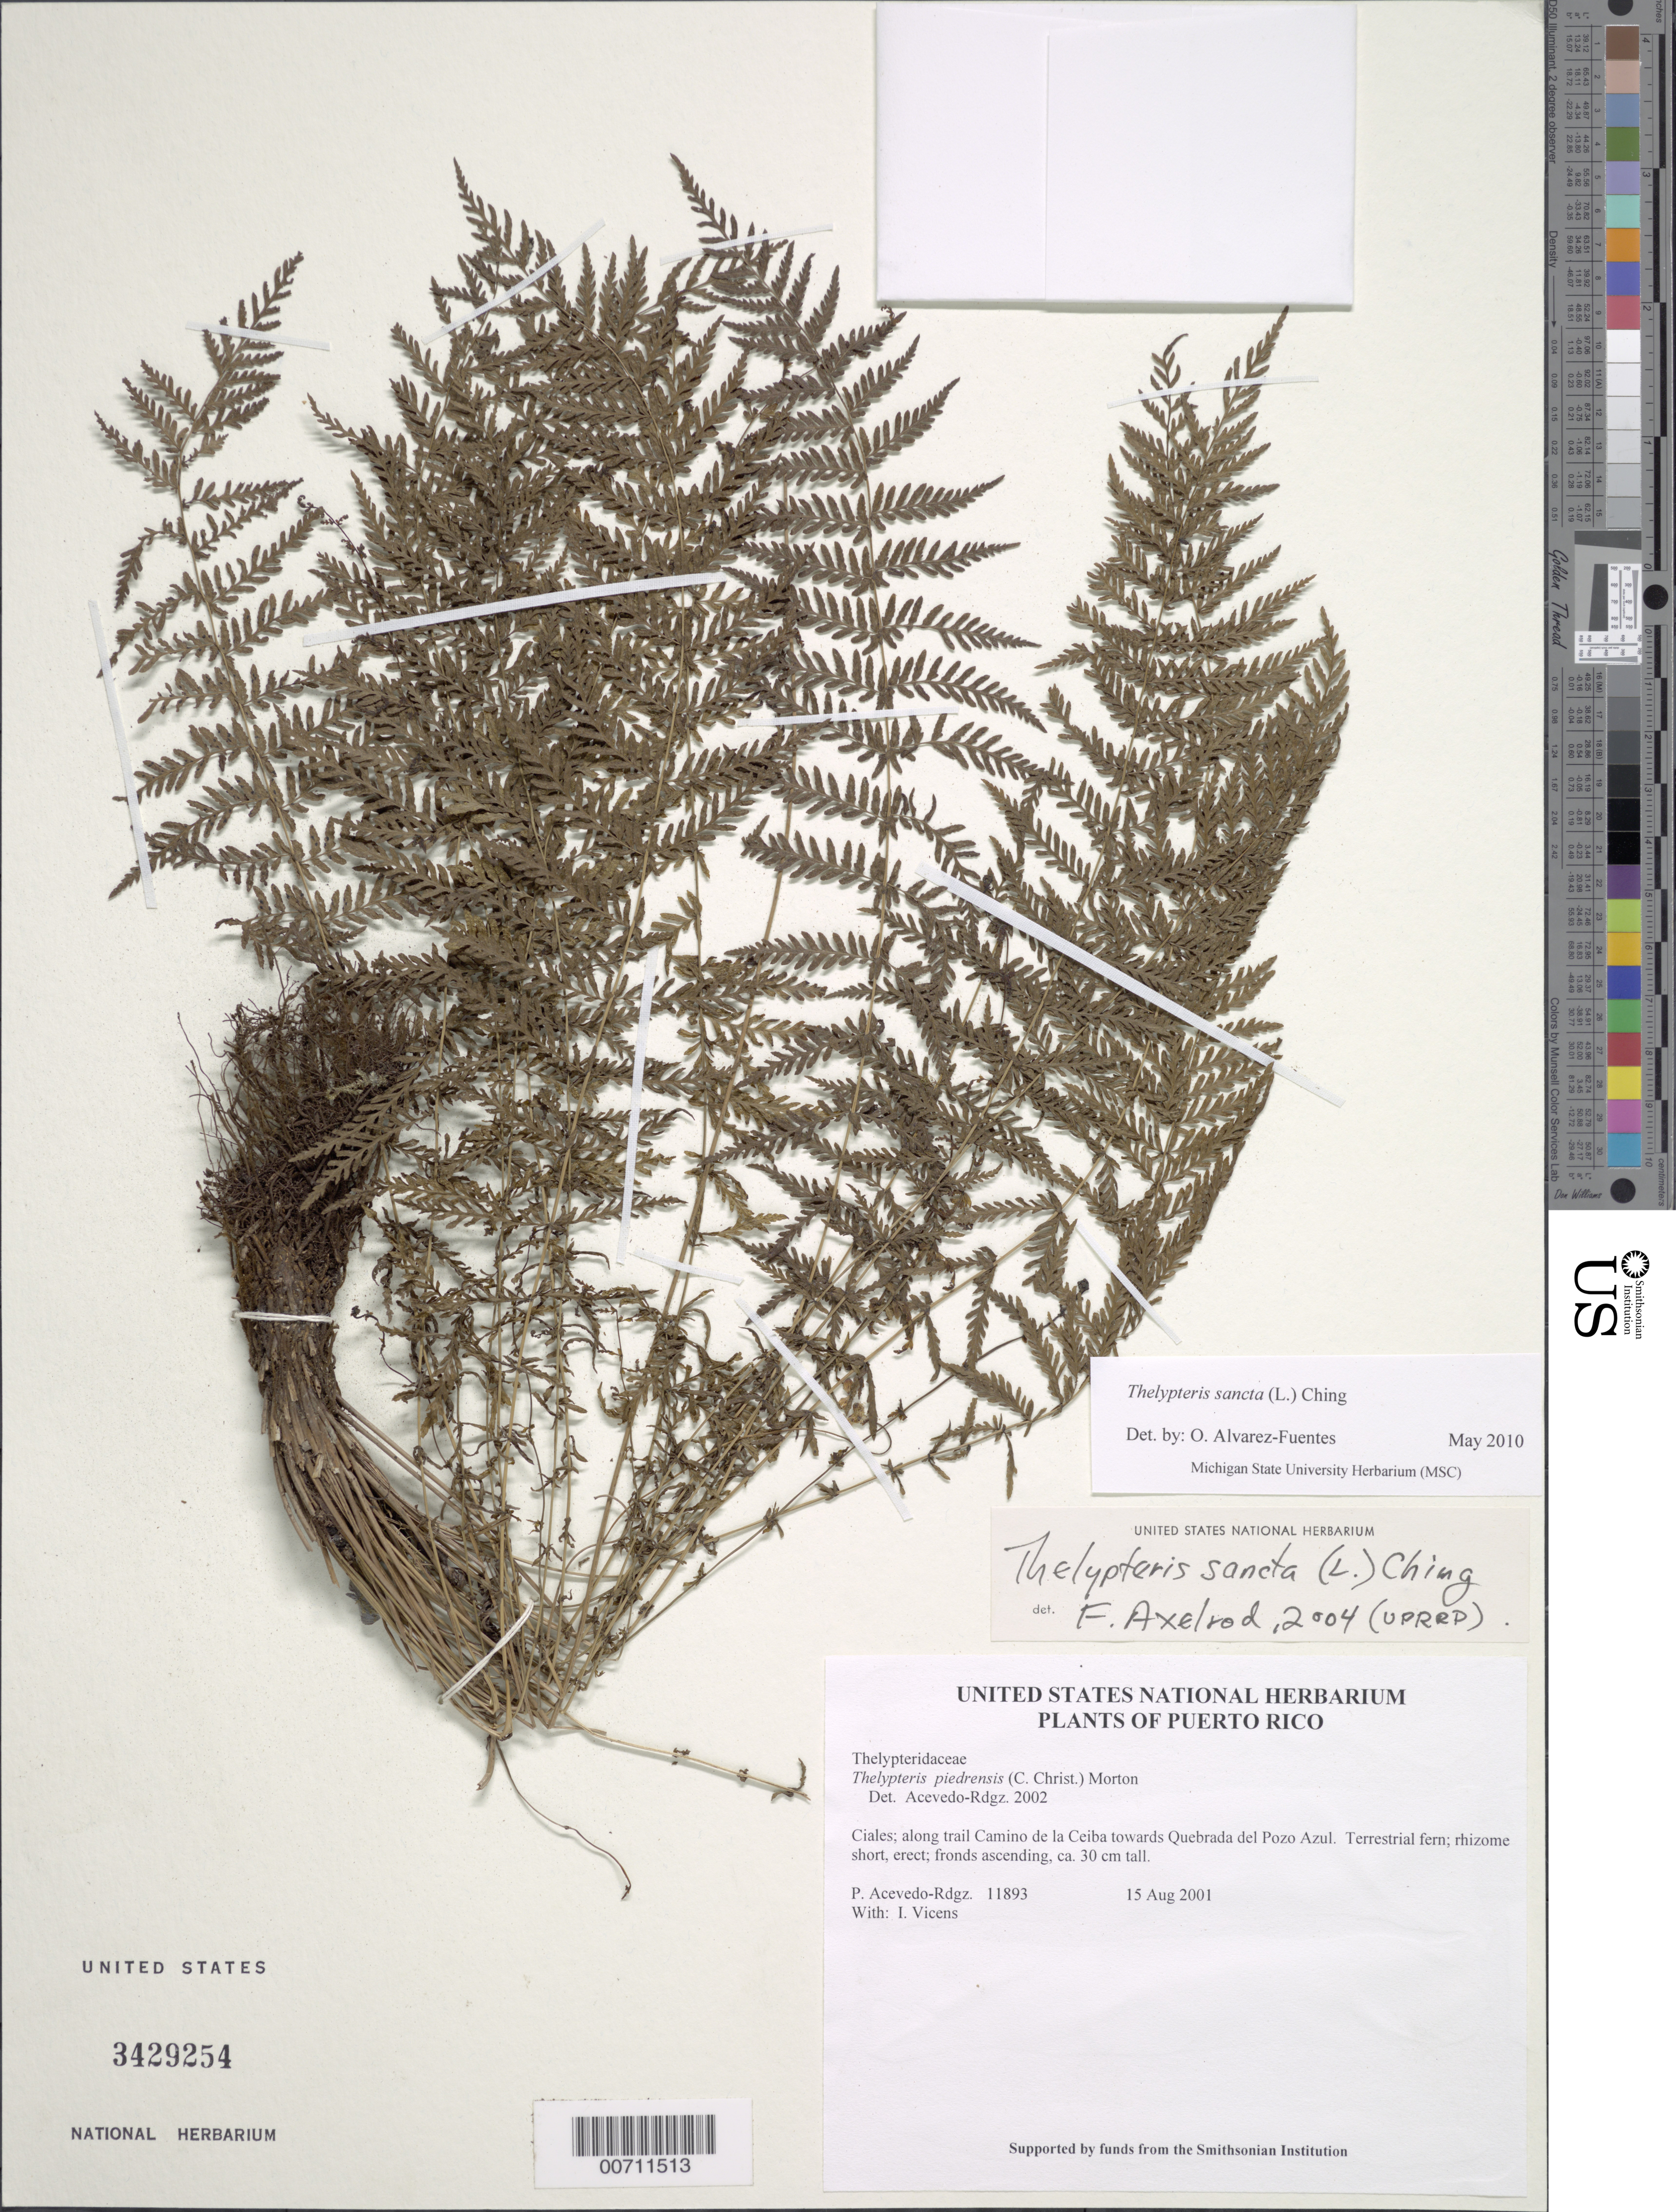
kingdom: Plantae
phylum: Tracheophyta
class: Polypodiopsida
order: Polypodiales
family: Thelypteridaceae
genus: Amauropelta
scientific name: Amauropelta sancta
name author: (L.) Pic. Serm.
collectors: P. Acevedo-Rodr. & I. Vicens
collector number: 11893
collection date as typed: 15 Aug 2001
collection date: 2001-08-15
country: Puerto Rico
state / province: Ciales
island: Puerto Rico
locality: Ciales; along trail Camino de la Ceiba towards Quebrada del Pozo Azul.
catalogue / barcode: US 3429254